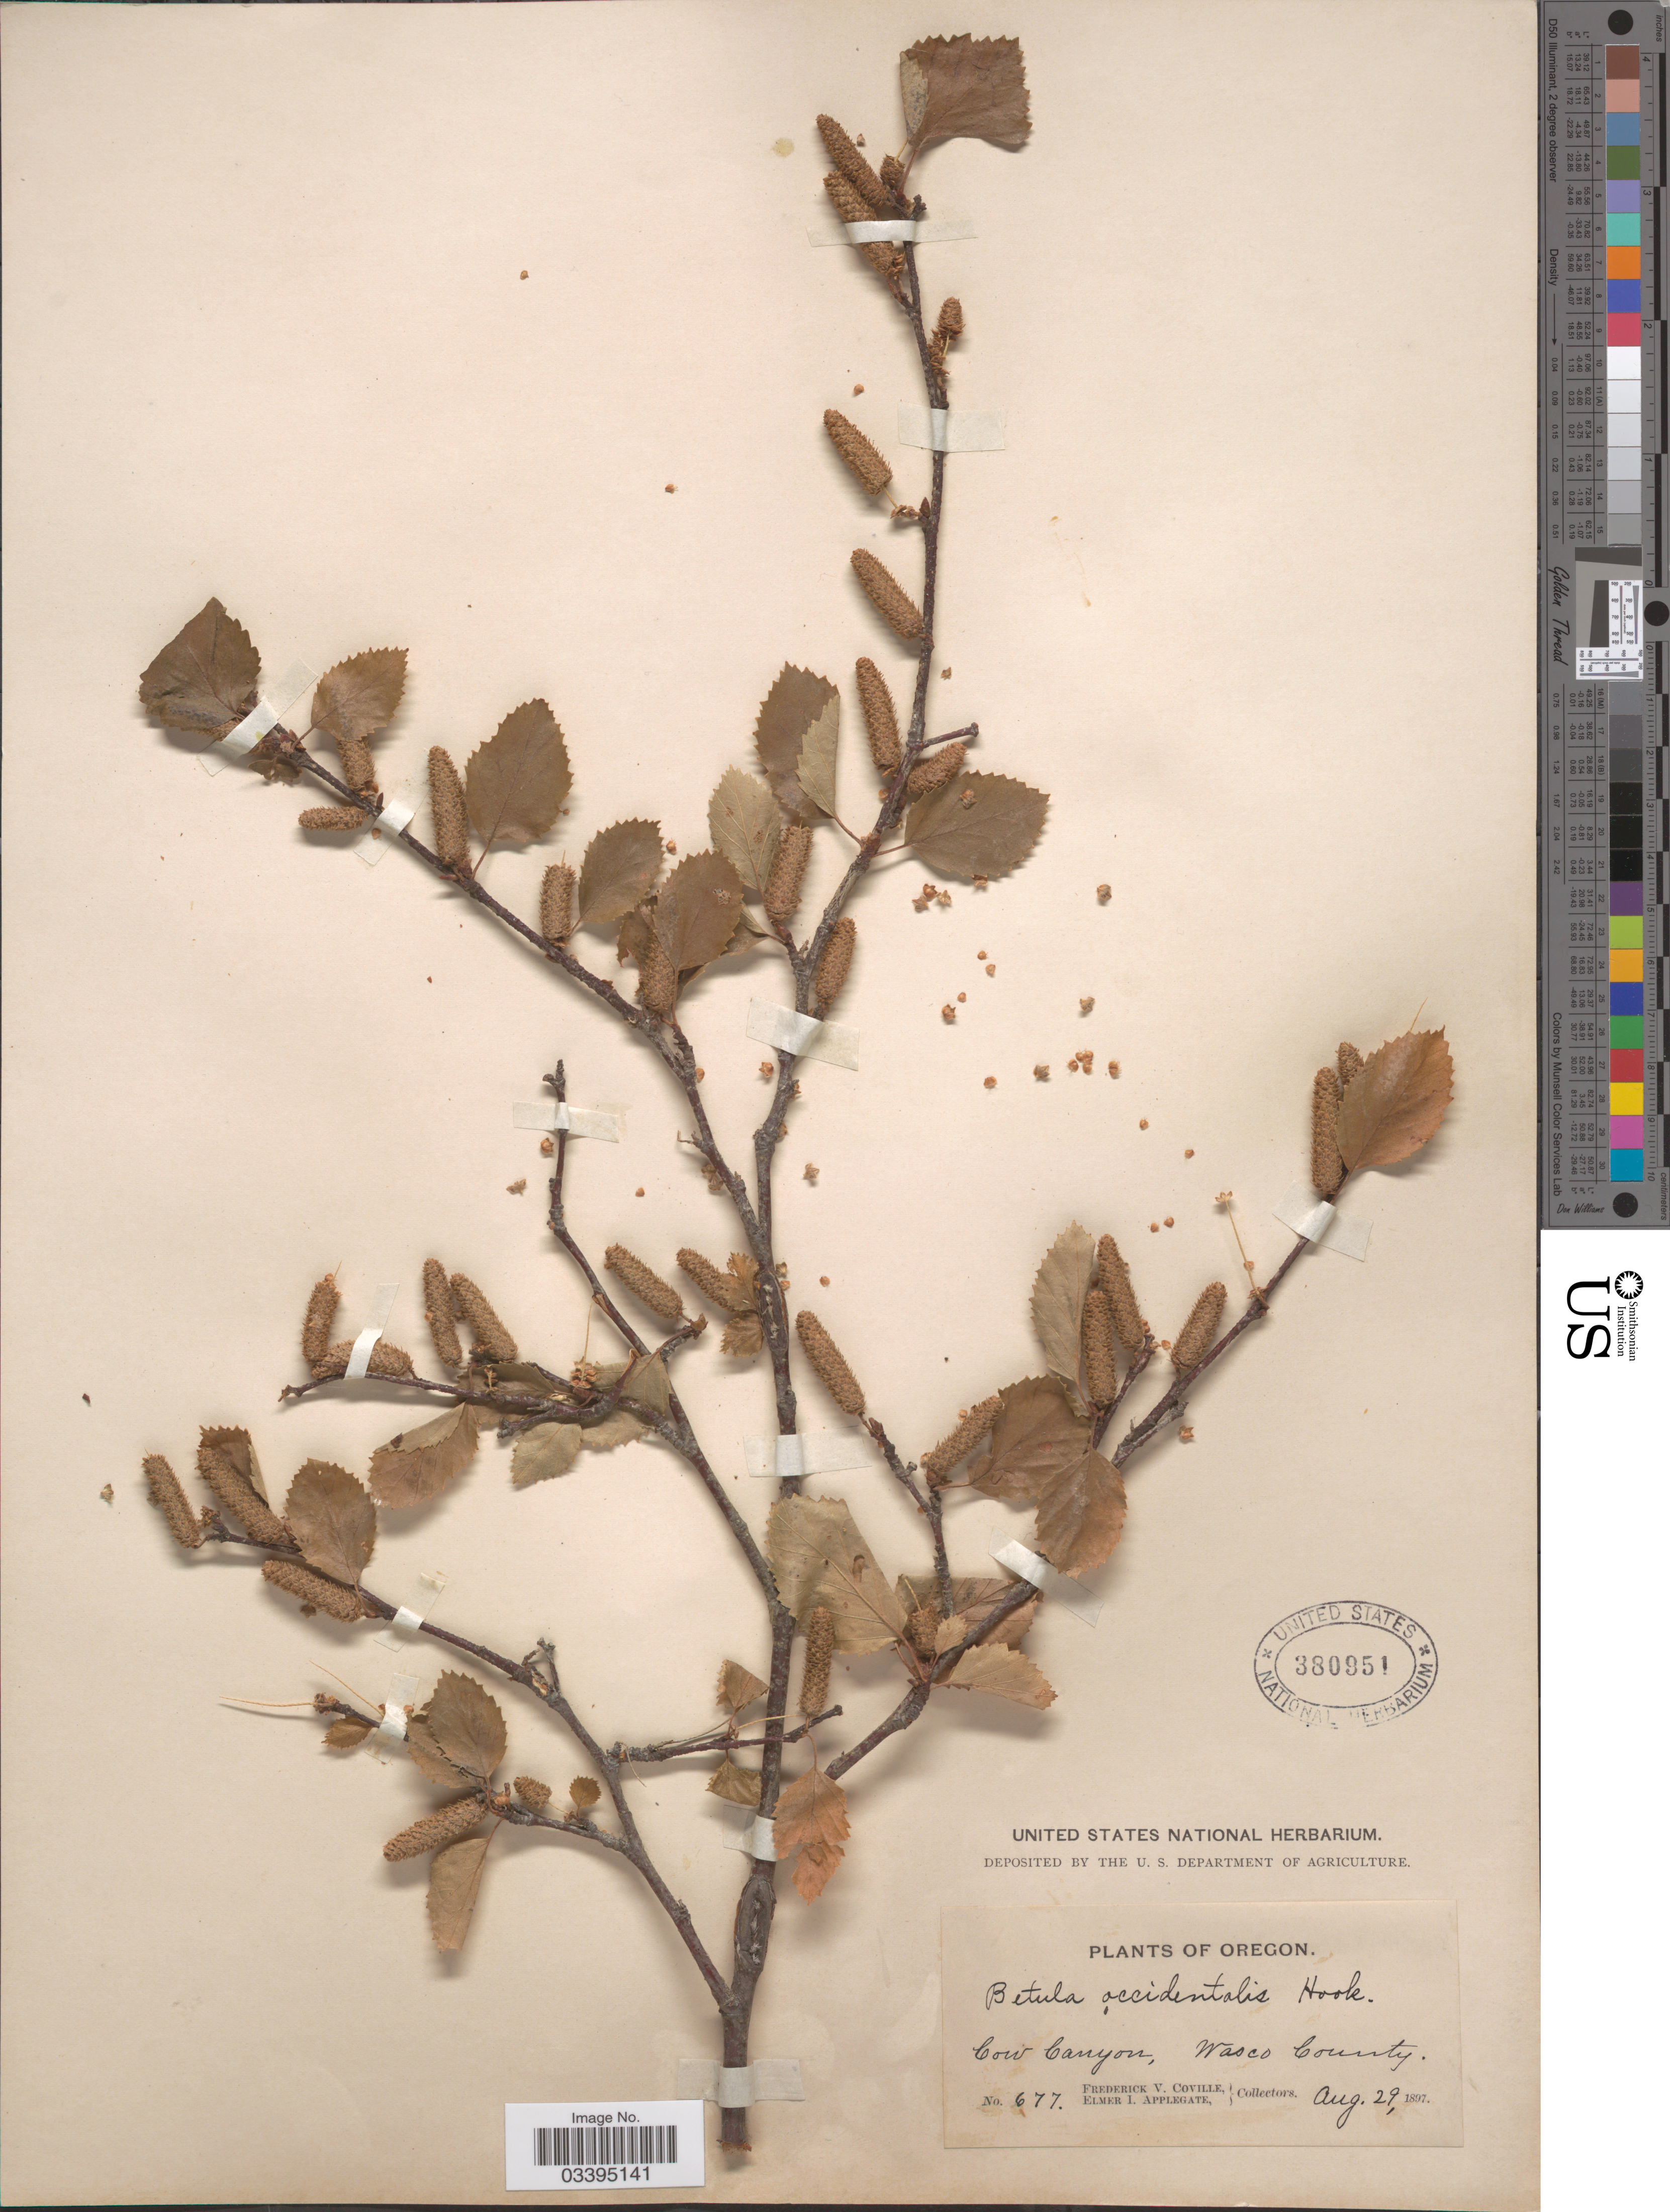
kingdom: Plantae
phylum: Tracheophyta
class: Magnoliopsida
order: Fagales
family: Betulaceae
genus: Betula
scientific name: Betula fontinalis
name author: Sarg.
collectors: F. V. Coville & E. I. Applegate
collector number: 677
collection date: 1897-08-29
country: United States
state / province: Oregon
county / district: Wasco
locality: Cow Canyon, Wasco County.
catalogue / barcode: US 380951